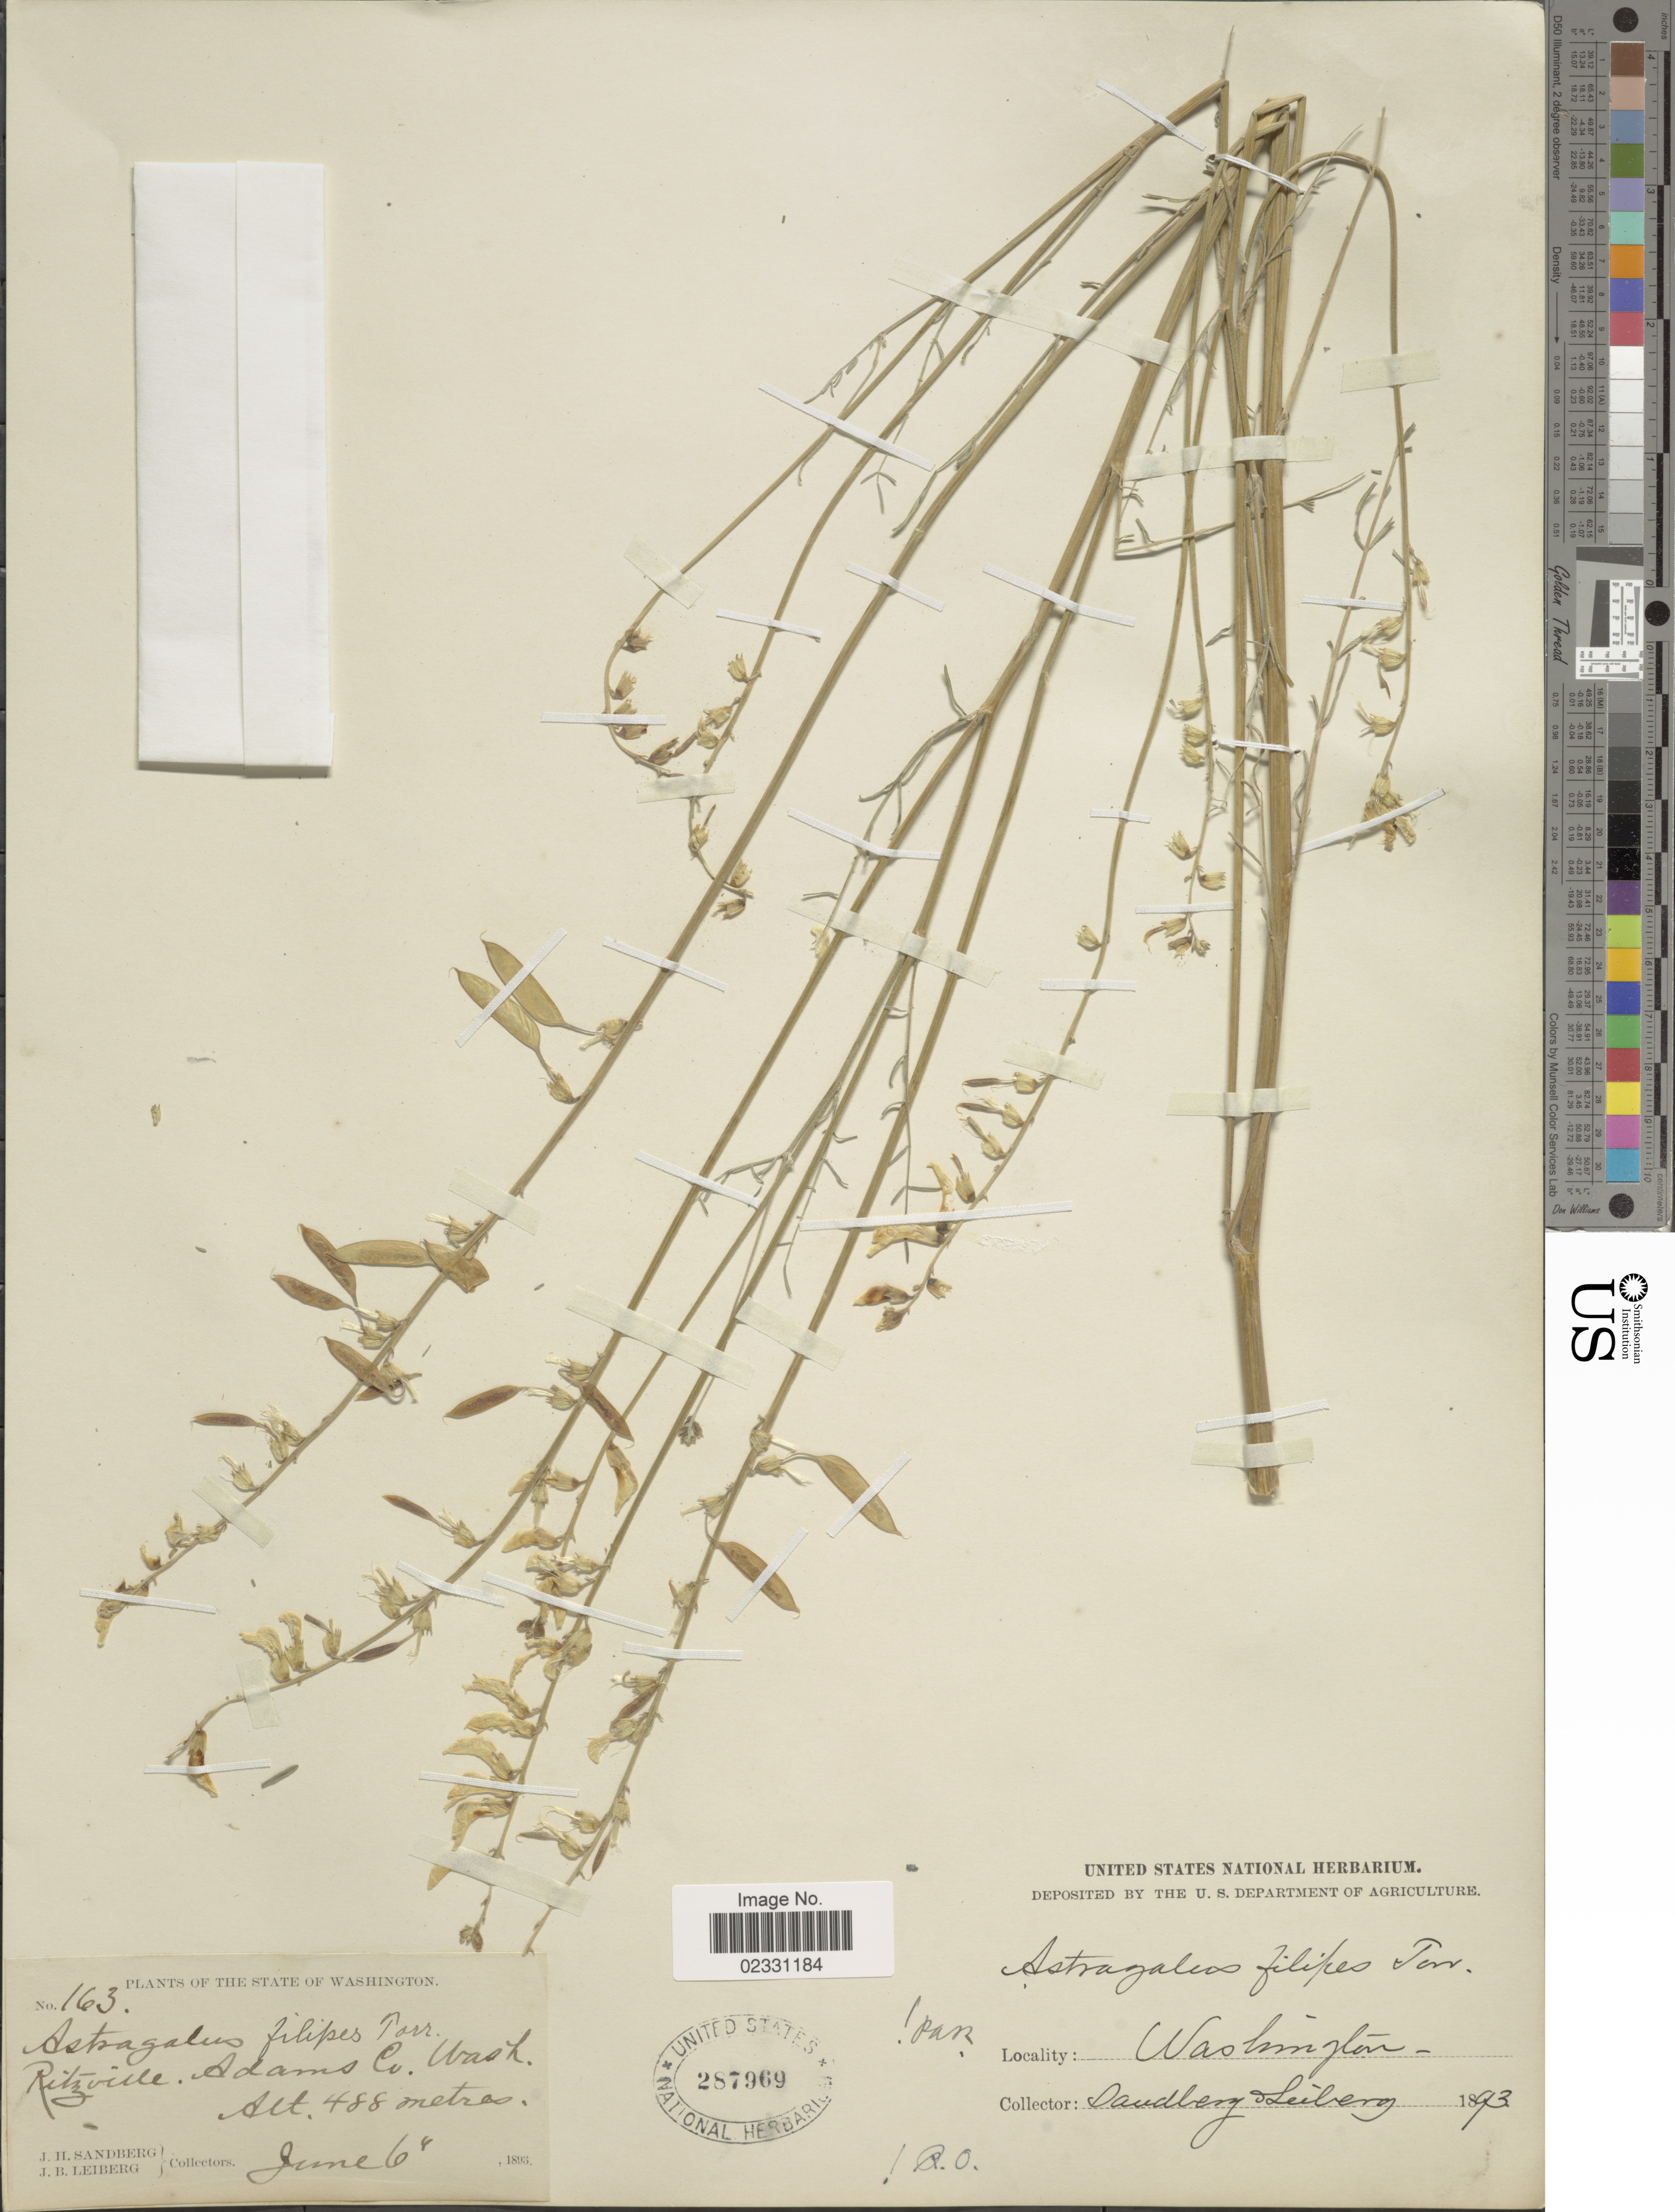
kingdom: Plantae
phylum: Tracheophyta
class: Magnoliopsida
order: Fabales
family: Fabaceae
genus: Astragalus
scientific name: Astragalus filipes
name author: A. Gray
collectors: J. H. Sandberg & J. B. Leiberg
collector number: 163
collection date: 1893-06-06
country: United States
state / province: Washington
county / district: Adams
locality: Ritzville. Adams Co.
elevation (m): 488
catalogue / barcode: US 287969